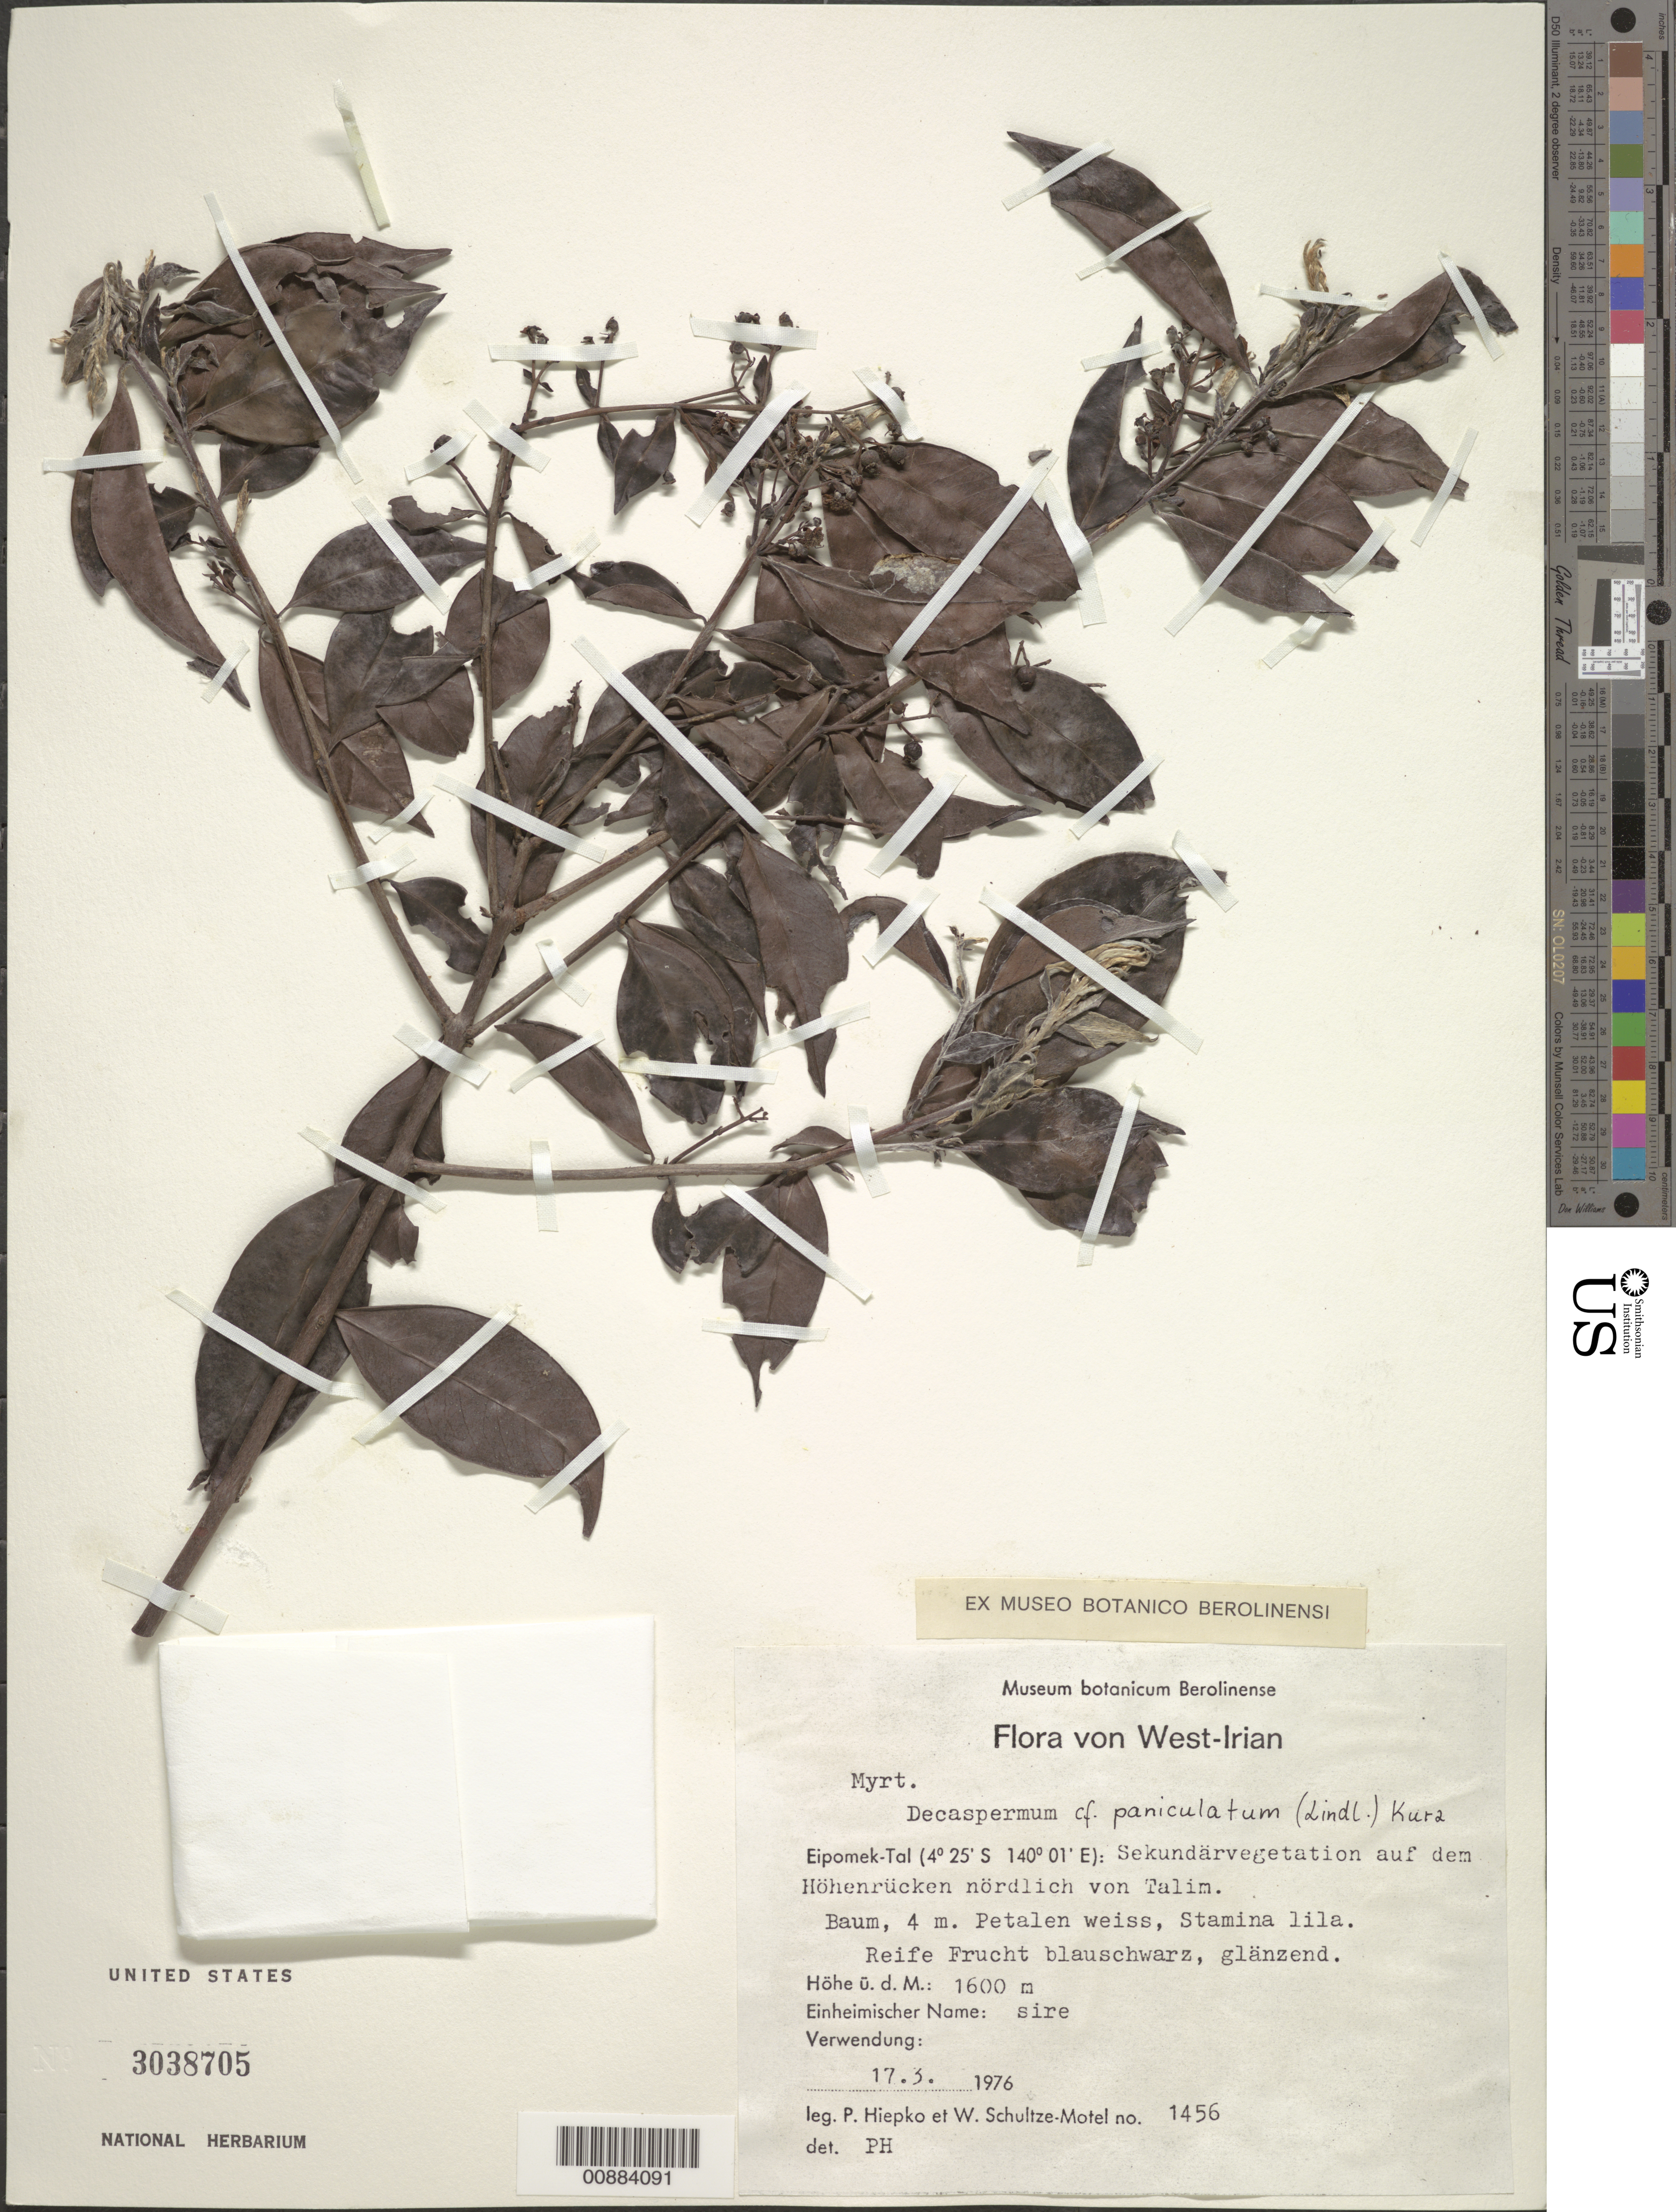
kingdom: Plantae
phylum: Tracheophyta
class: Magnoliopsida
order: Myrtales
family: Myrtaceae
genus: Decaspermum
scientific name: Decaspermum paniculatum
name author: (Lindl.) Kurz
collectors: P. H. Hiepko & W. Schultze-Motel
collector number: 1456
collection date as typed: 17 Mar 1976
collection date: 1976-03-17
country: Indonesia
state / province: Papua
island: New Guinea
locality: Irian Barat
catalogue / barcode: US 3038705